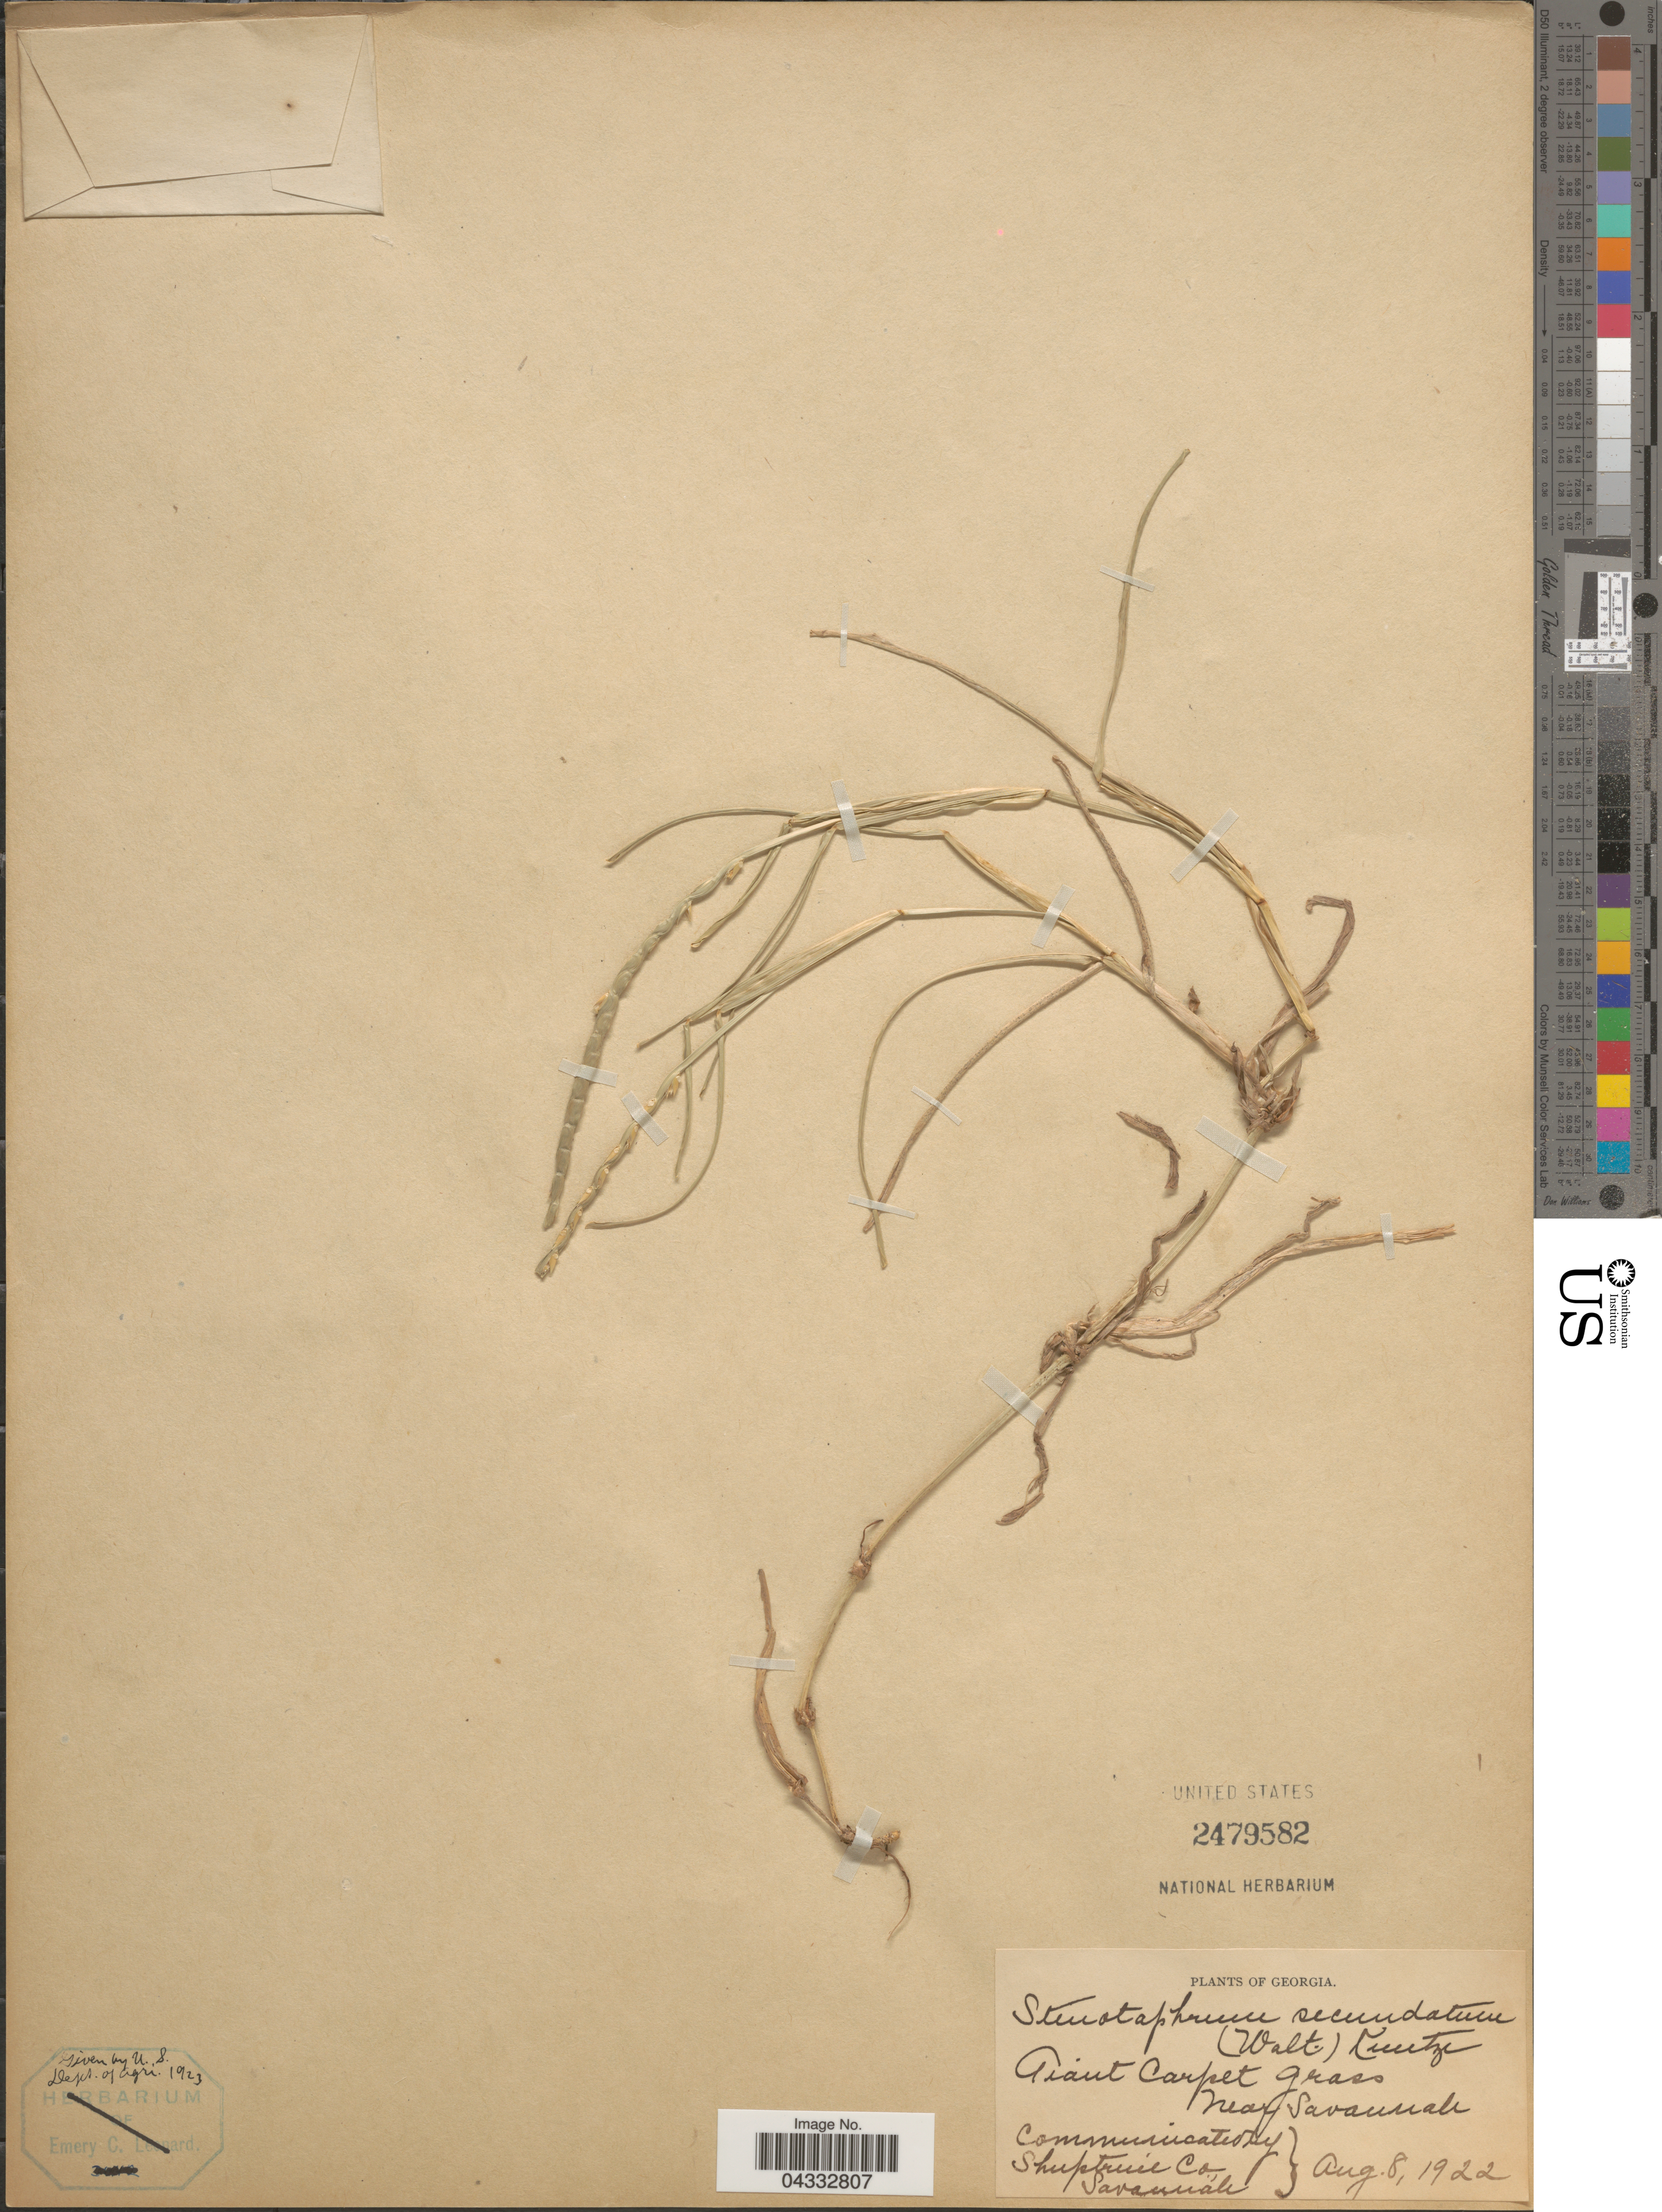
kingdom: Plantae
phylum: Tracheophyta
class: Liliopsida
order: Poales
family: Poaceae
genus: Stenotaphrum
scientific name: Stenotaphrum secundatum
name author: (Walter) Kuntze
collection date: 1922-08-08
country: United States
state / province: Georgia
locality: Near Savannah. Shuptrine Co., Savannah.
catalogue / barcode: US 2479582